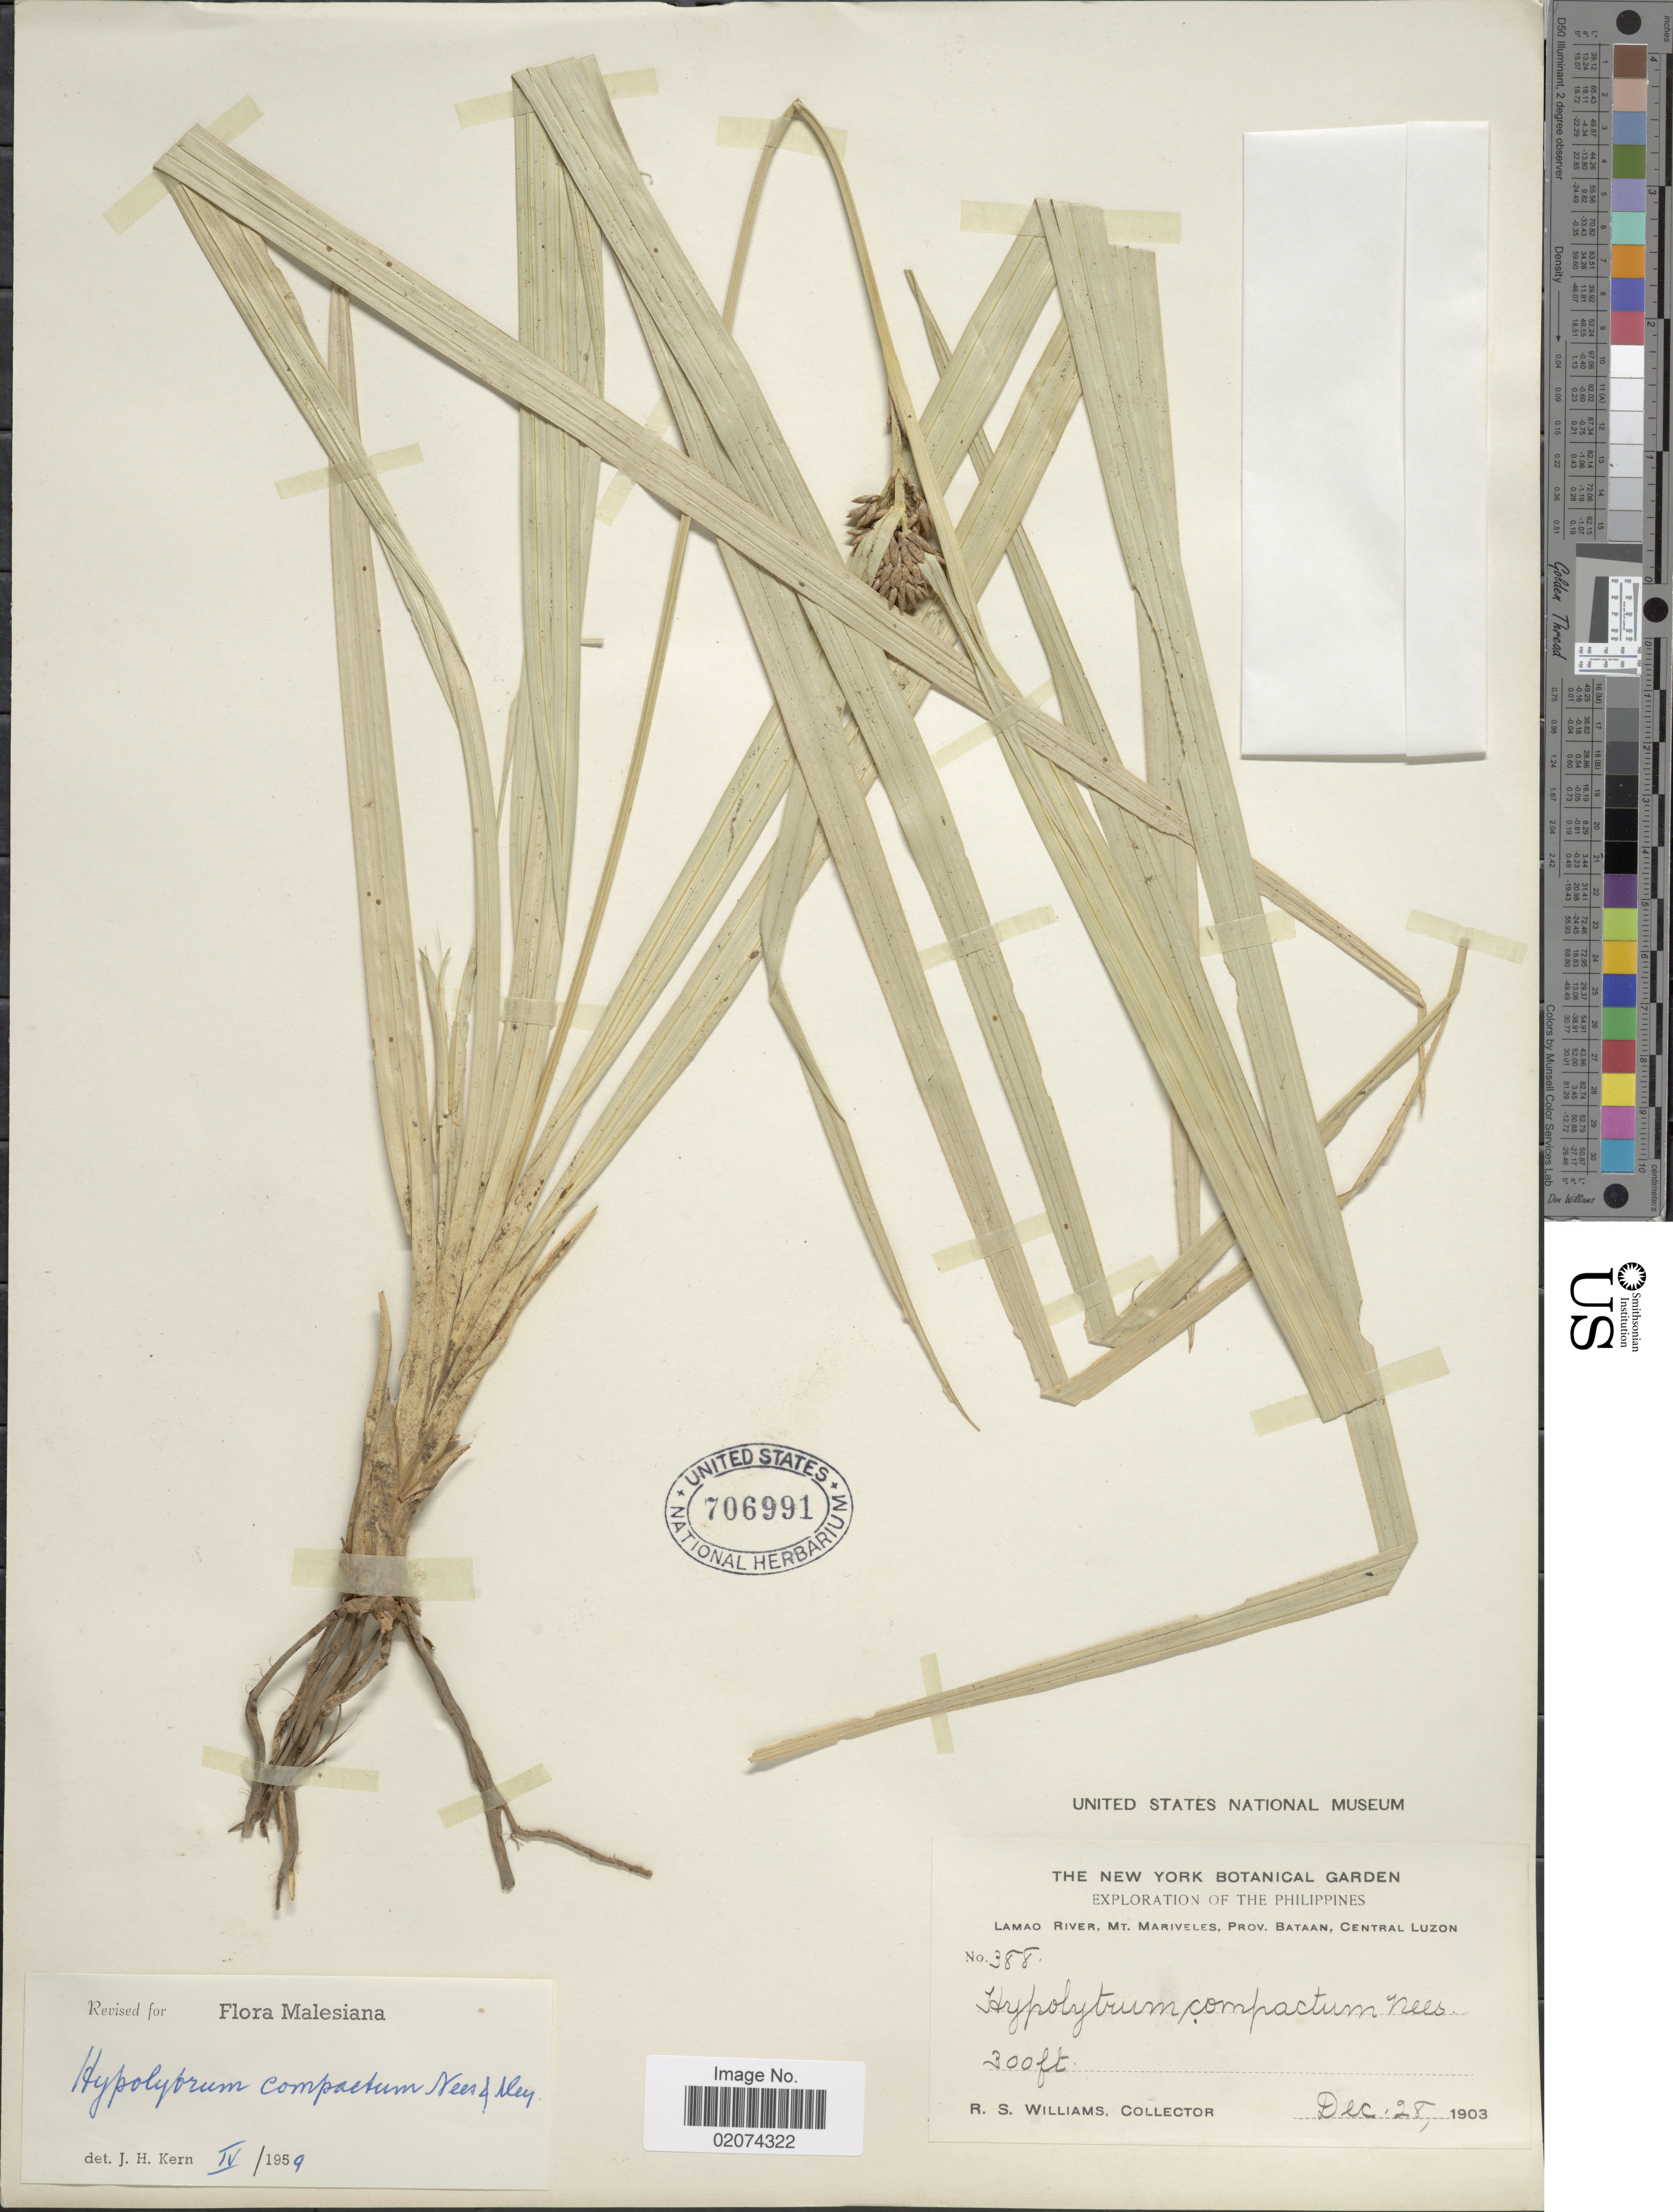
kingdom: Plantae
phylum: Tracheophyta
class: Liliopsida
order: Poales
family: Cyperaceae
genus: Hypolytrum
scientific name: Hypolytrum compactum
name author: Nees & Meyen ex Kunth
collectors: R. S. Williams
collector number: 388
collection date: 1903-12-28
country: Philippines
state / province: Central Luzon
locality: Lamao River, Mt. Mariveles, Prov. Bataan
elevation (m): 91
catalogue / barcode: US 706991